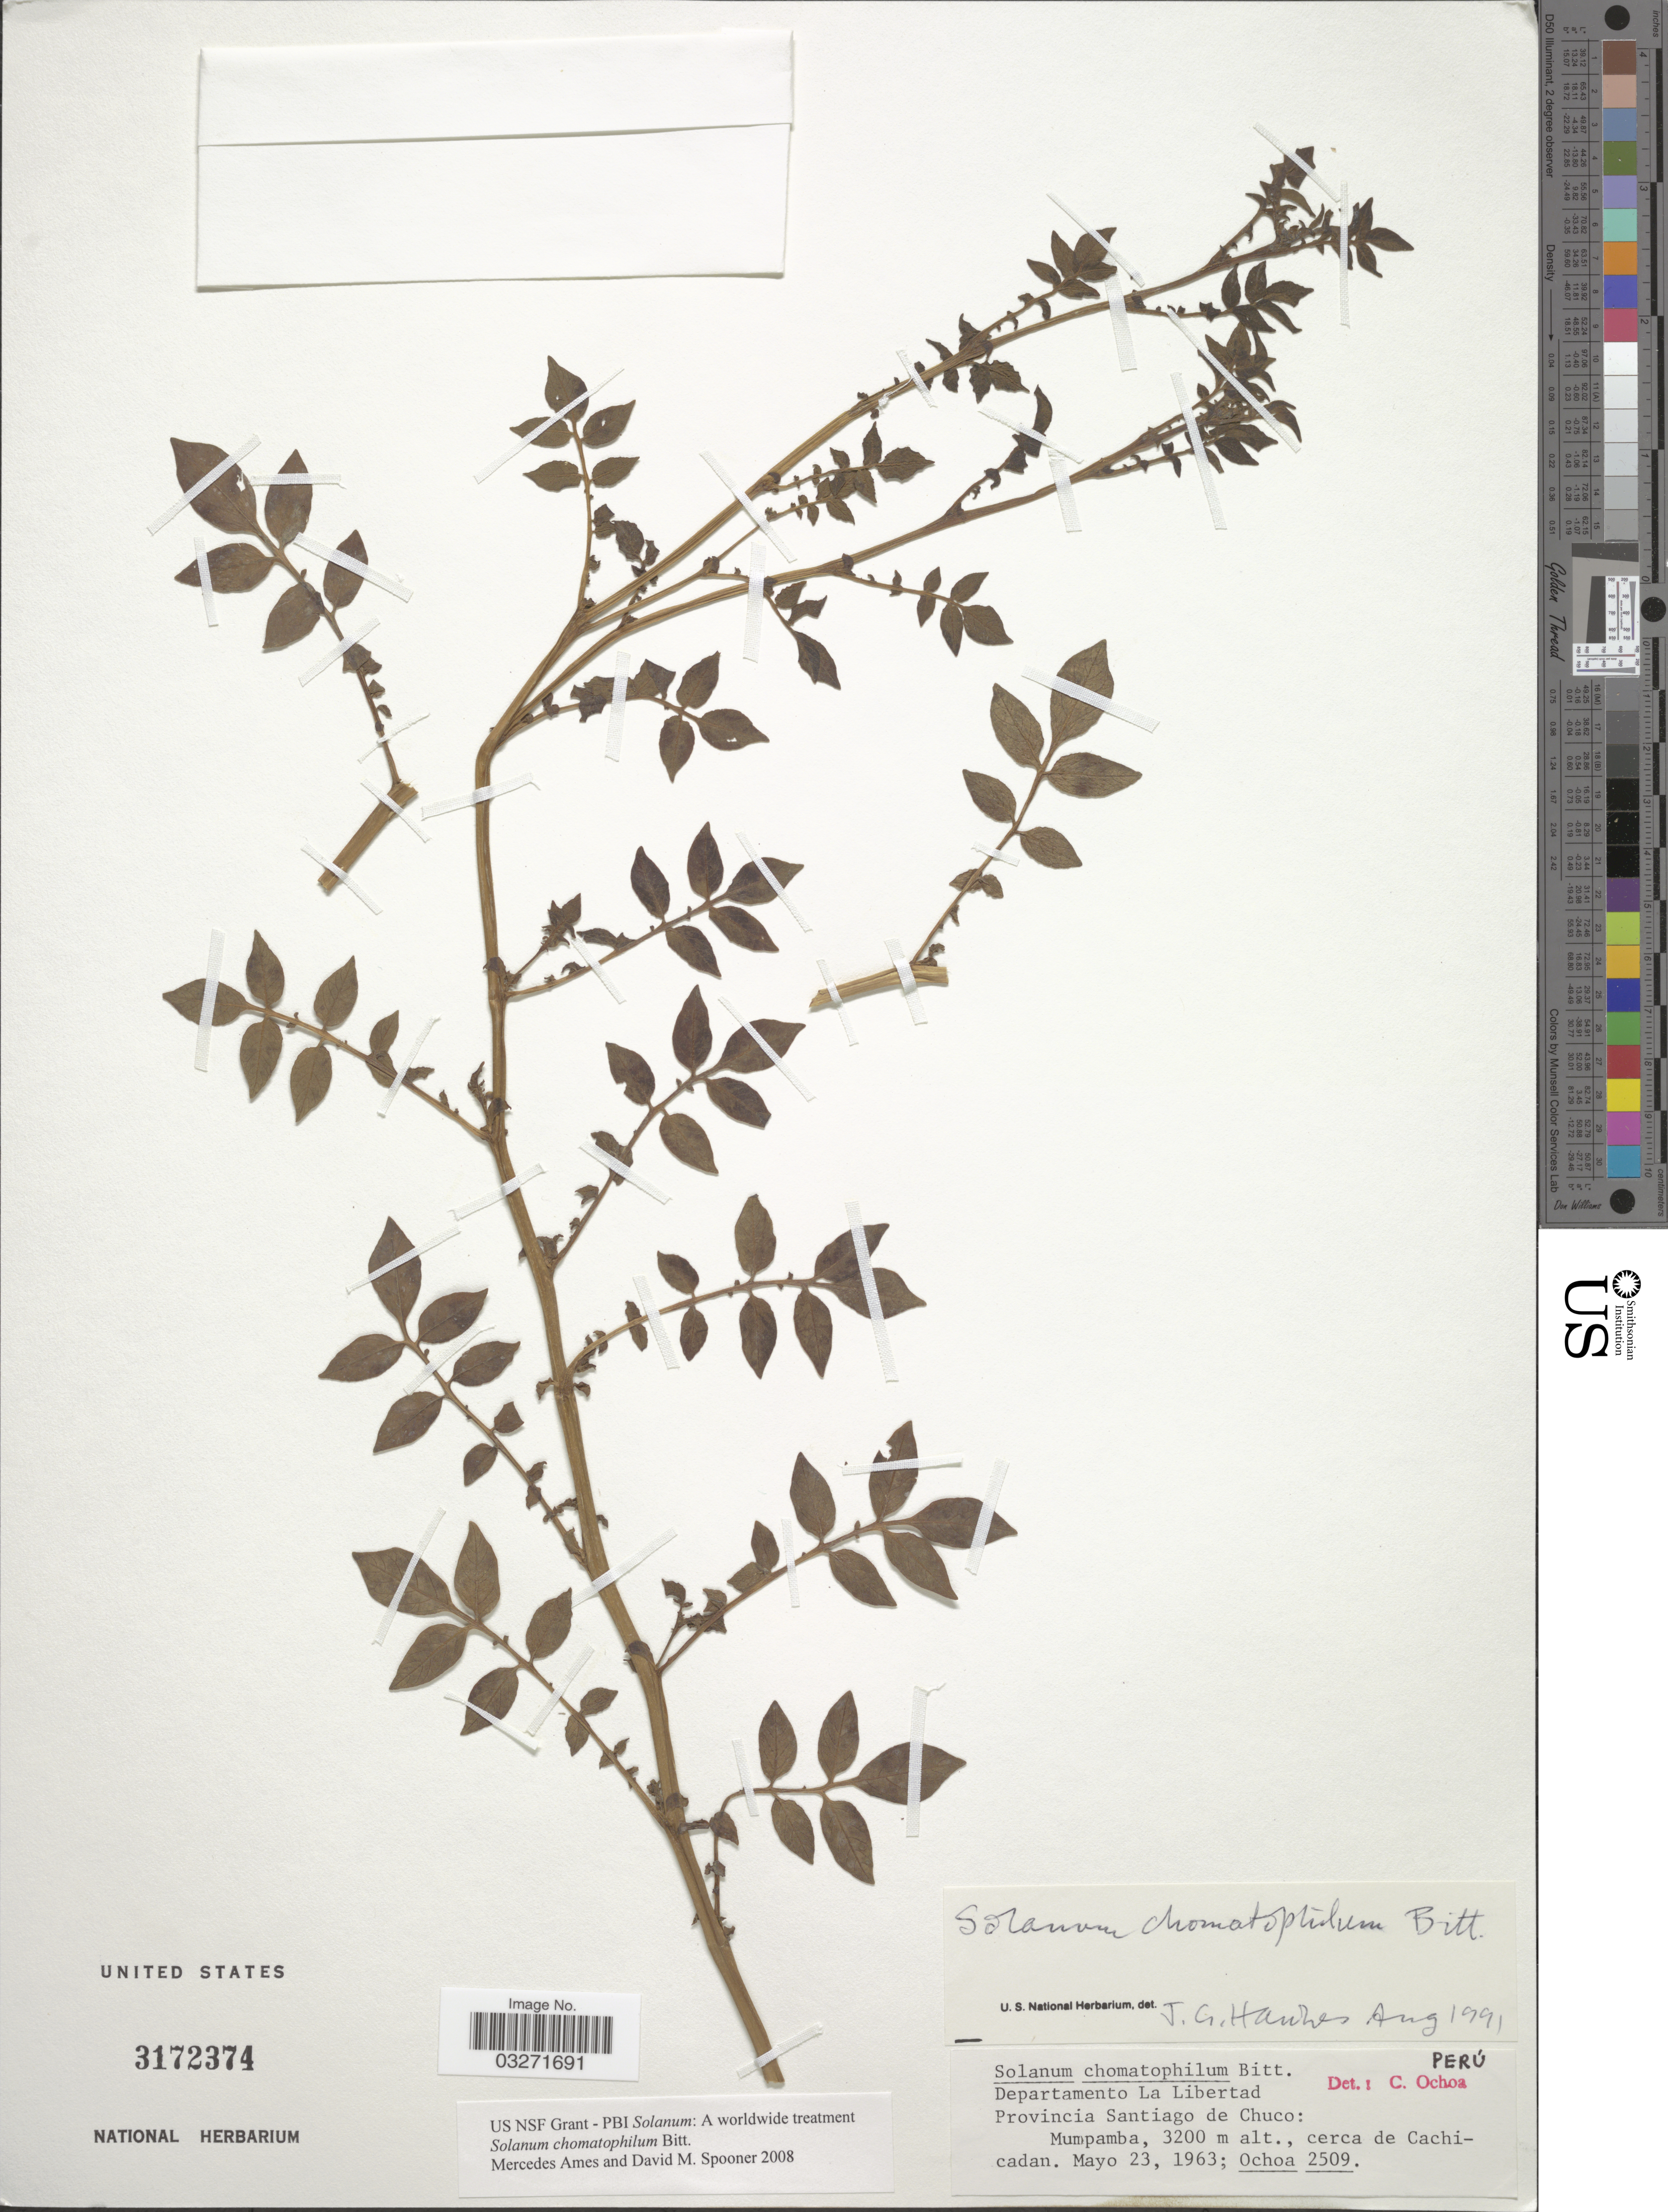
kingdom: Plantae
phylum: Tracheophyta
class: Magnoliopsida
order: Solanales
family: Solanaceae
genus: Solanum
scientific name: Solanum chomatophilum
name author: Bitter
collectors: -. Ochoa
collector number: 2509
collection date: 1963-05-23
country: Peru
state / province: La Libertad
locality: Departamento La Libertad, Provincia Santiago de Chuco: Mumpamba, cerca de Cachi-cadan.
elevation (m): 3200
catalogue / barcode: US 3172374